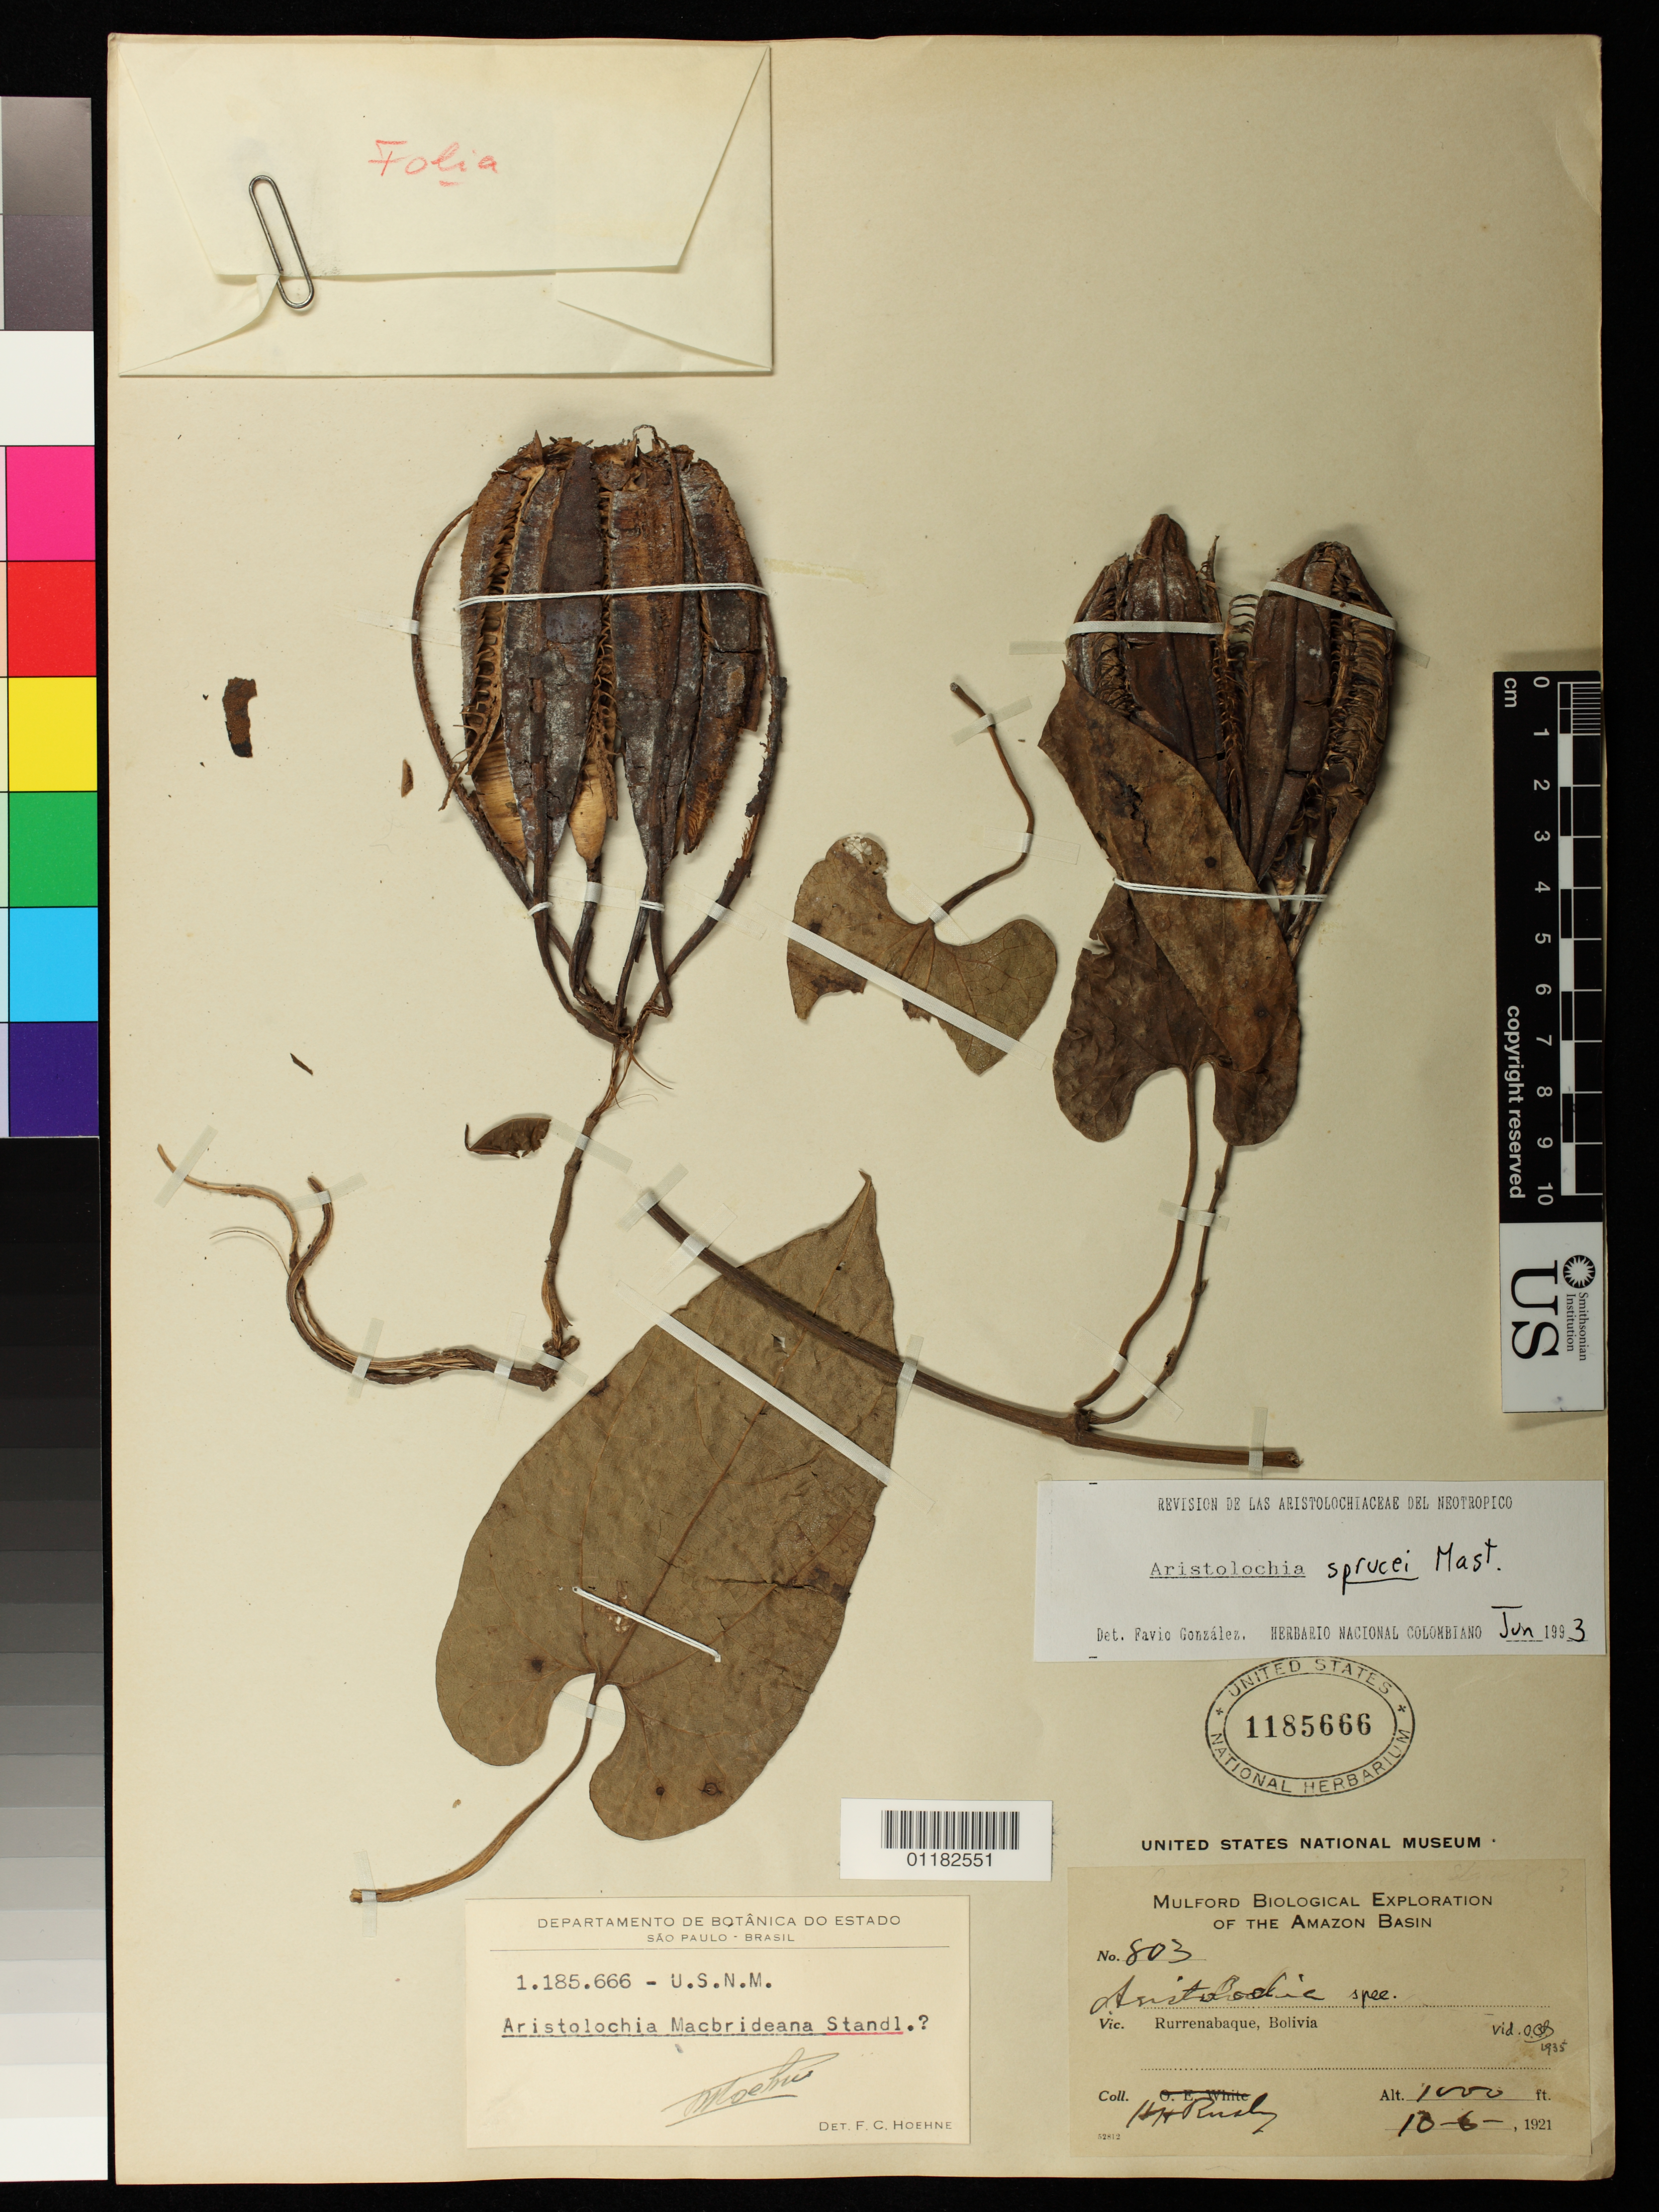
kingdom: Plantae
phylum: Tracheophyta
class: Magnoliopsida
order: Piperales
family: Aristolochiaceae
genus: Aristolochia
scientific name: Aristolochia sprucei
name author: Mast.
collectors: H. H. Rusby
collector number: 803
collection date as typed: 10-6-1921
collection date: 1921-10-06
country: Bolivia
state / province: Beni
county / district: José Ballivián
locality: Rurrenabaque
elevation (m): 305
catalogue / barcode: US 1185666